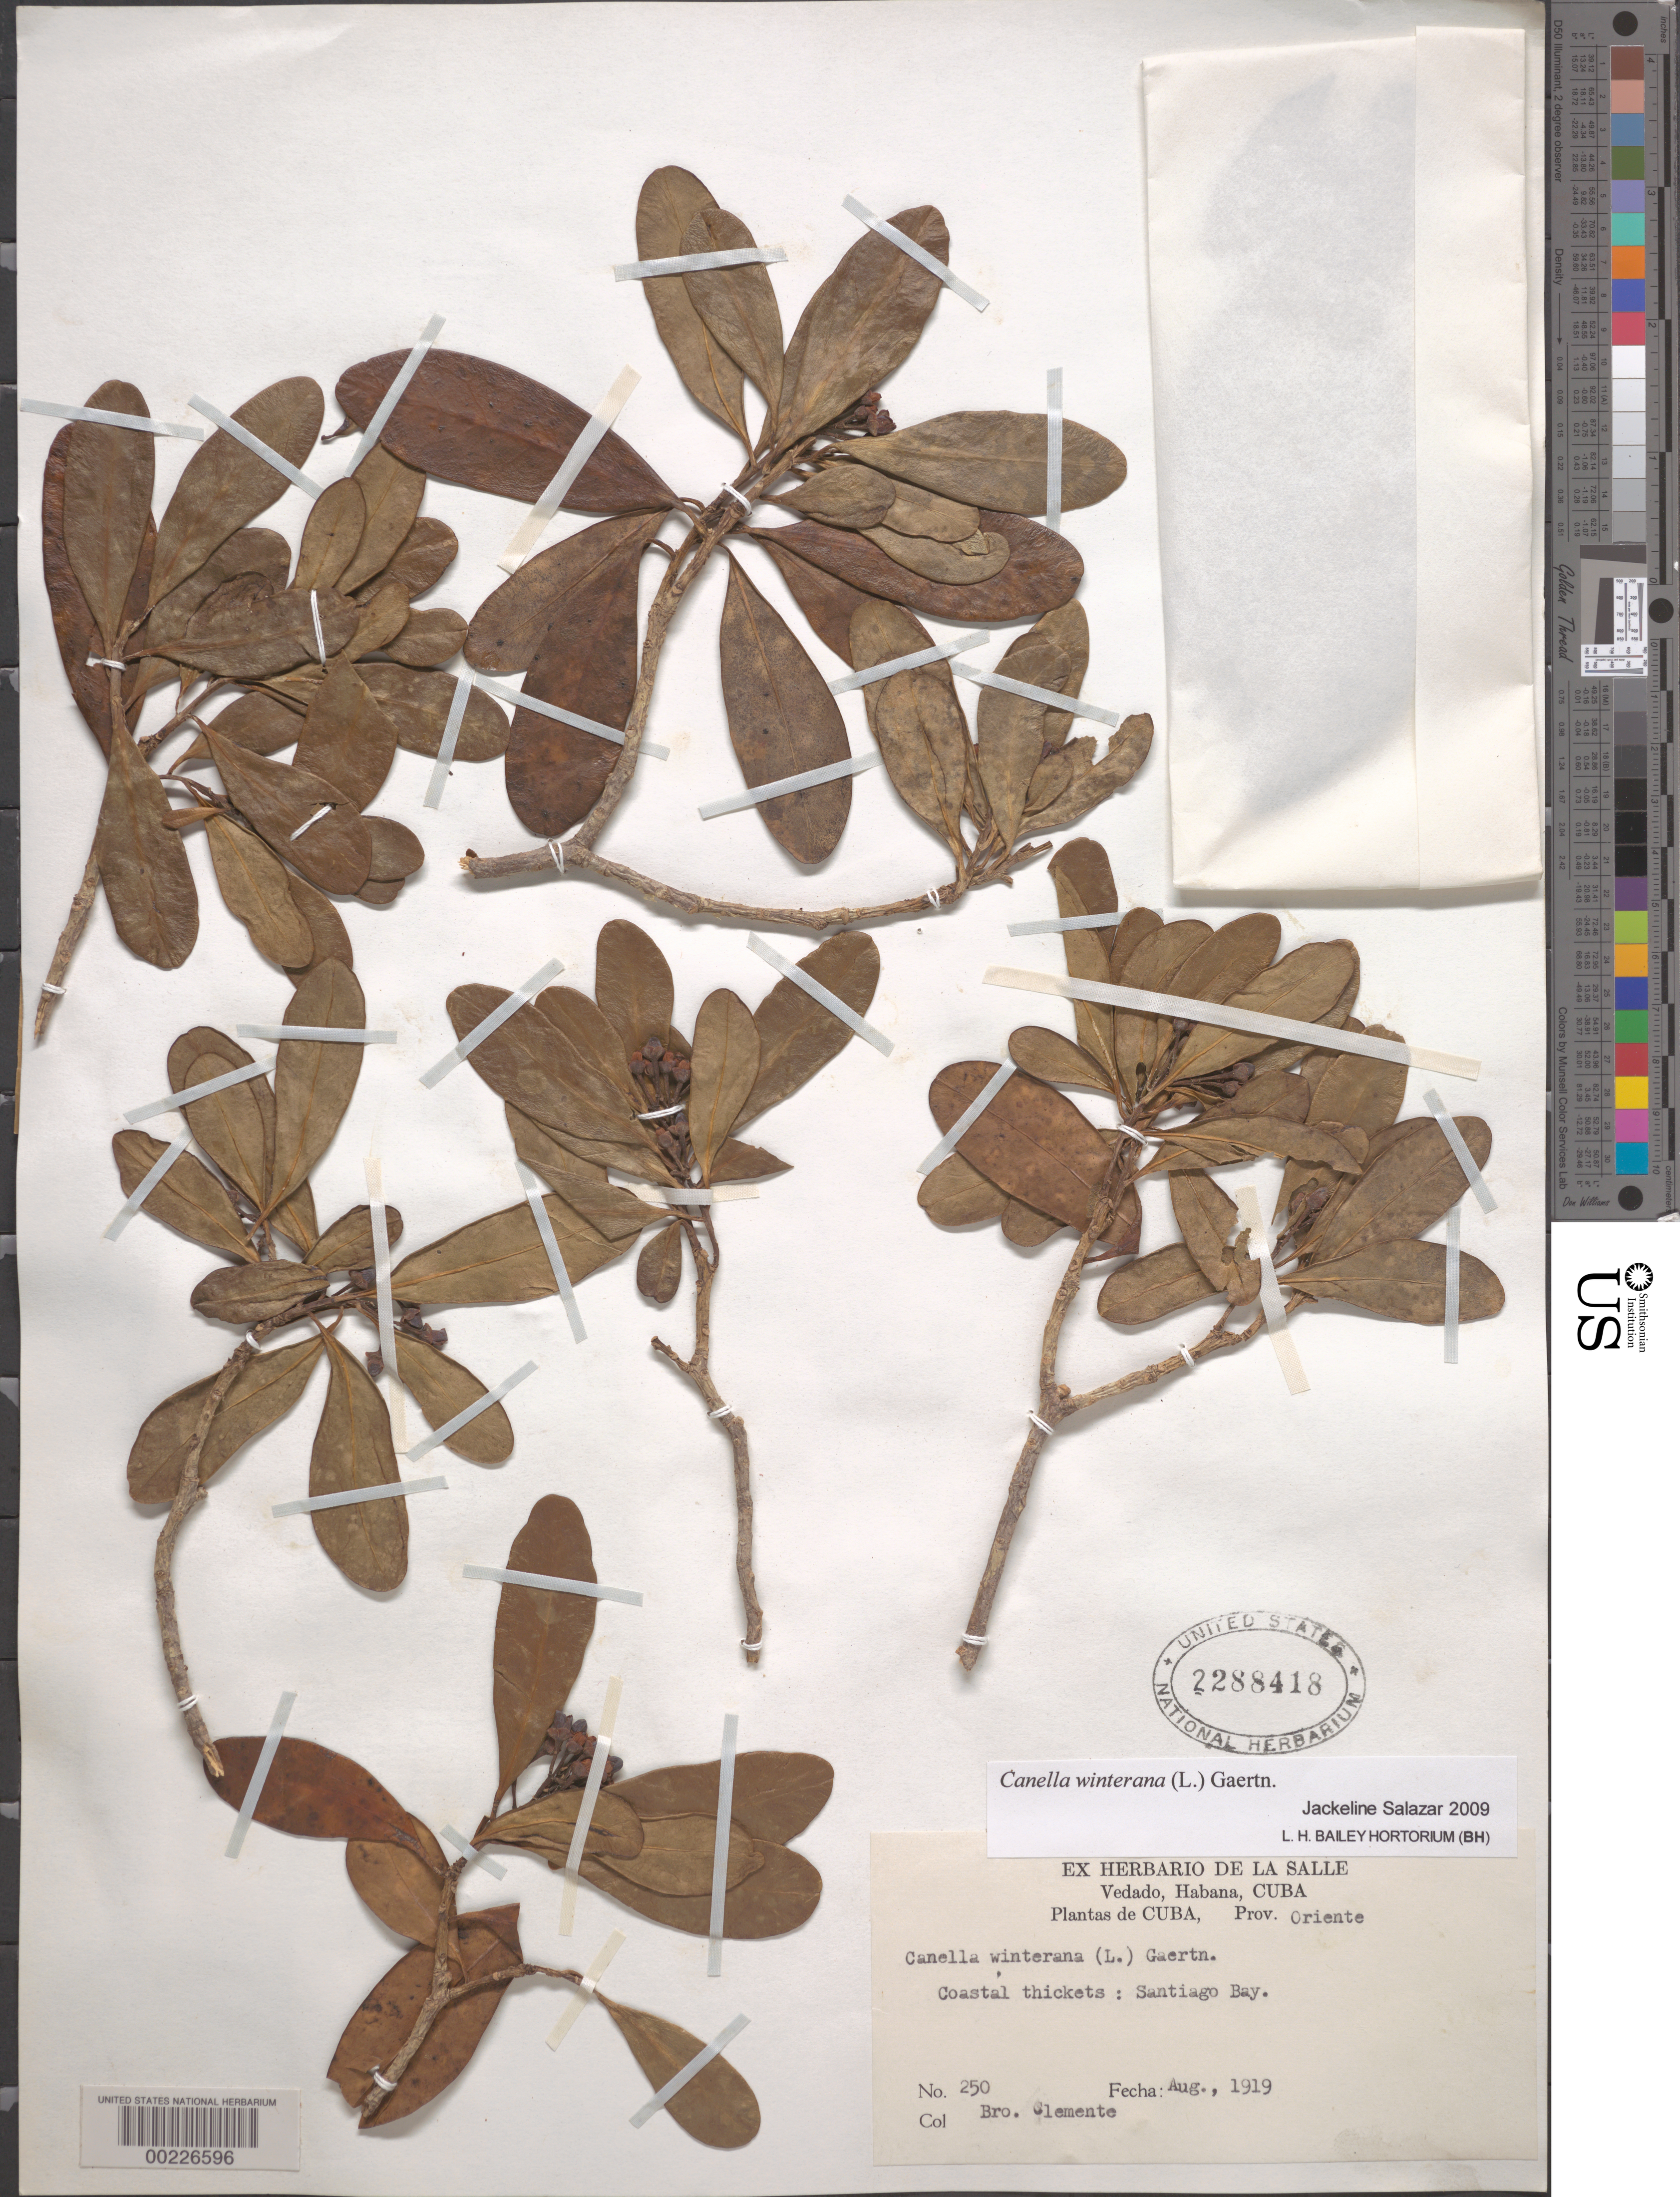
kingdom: Plantae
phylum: Tracheophyta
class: Magnoliopsida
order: Canellales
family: Canellaceae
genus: Canella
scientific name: Canella winterana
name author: (L.) Gaertn.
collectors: H. Clement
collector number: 250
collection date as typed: Aug 1919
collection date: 1919-08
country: Cuba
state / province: Oriente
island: Greater Antilles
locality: Santiago bay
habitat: Coastal thickets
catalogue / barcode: US 2288418